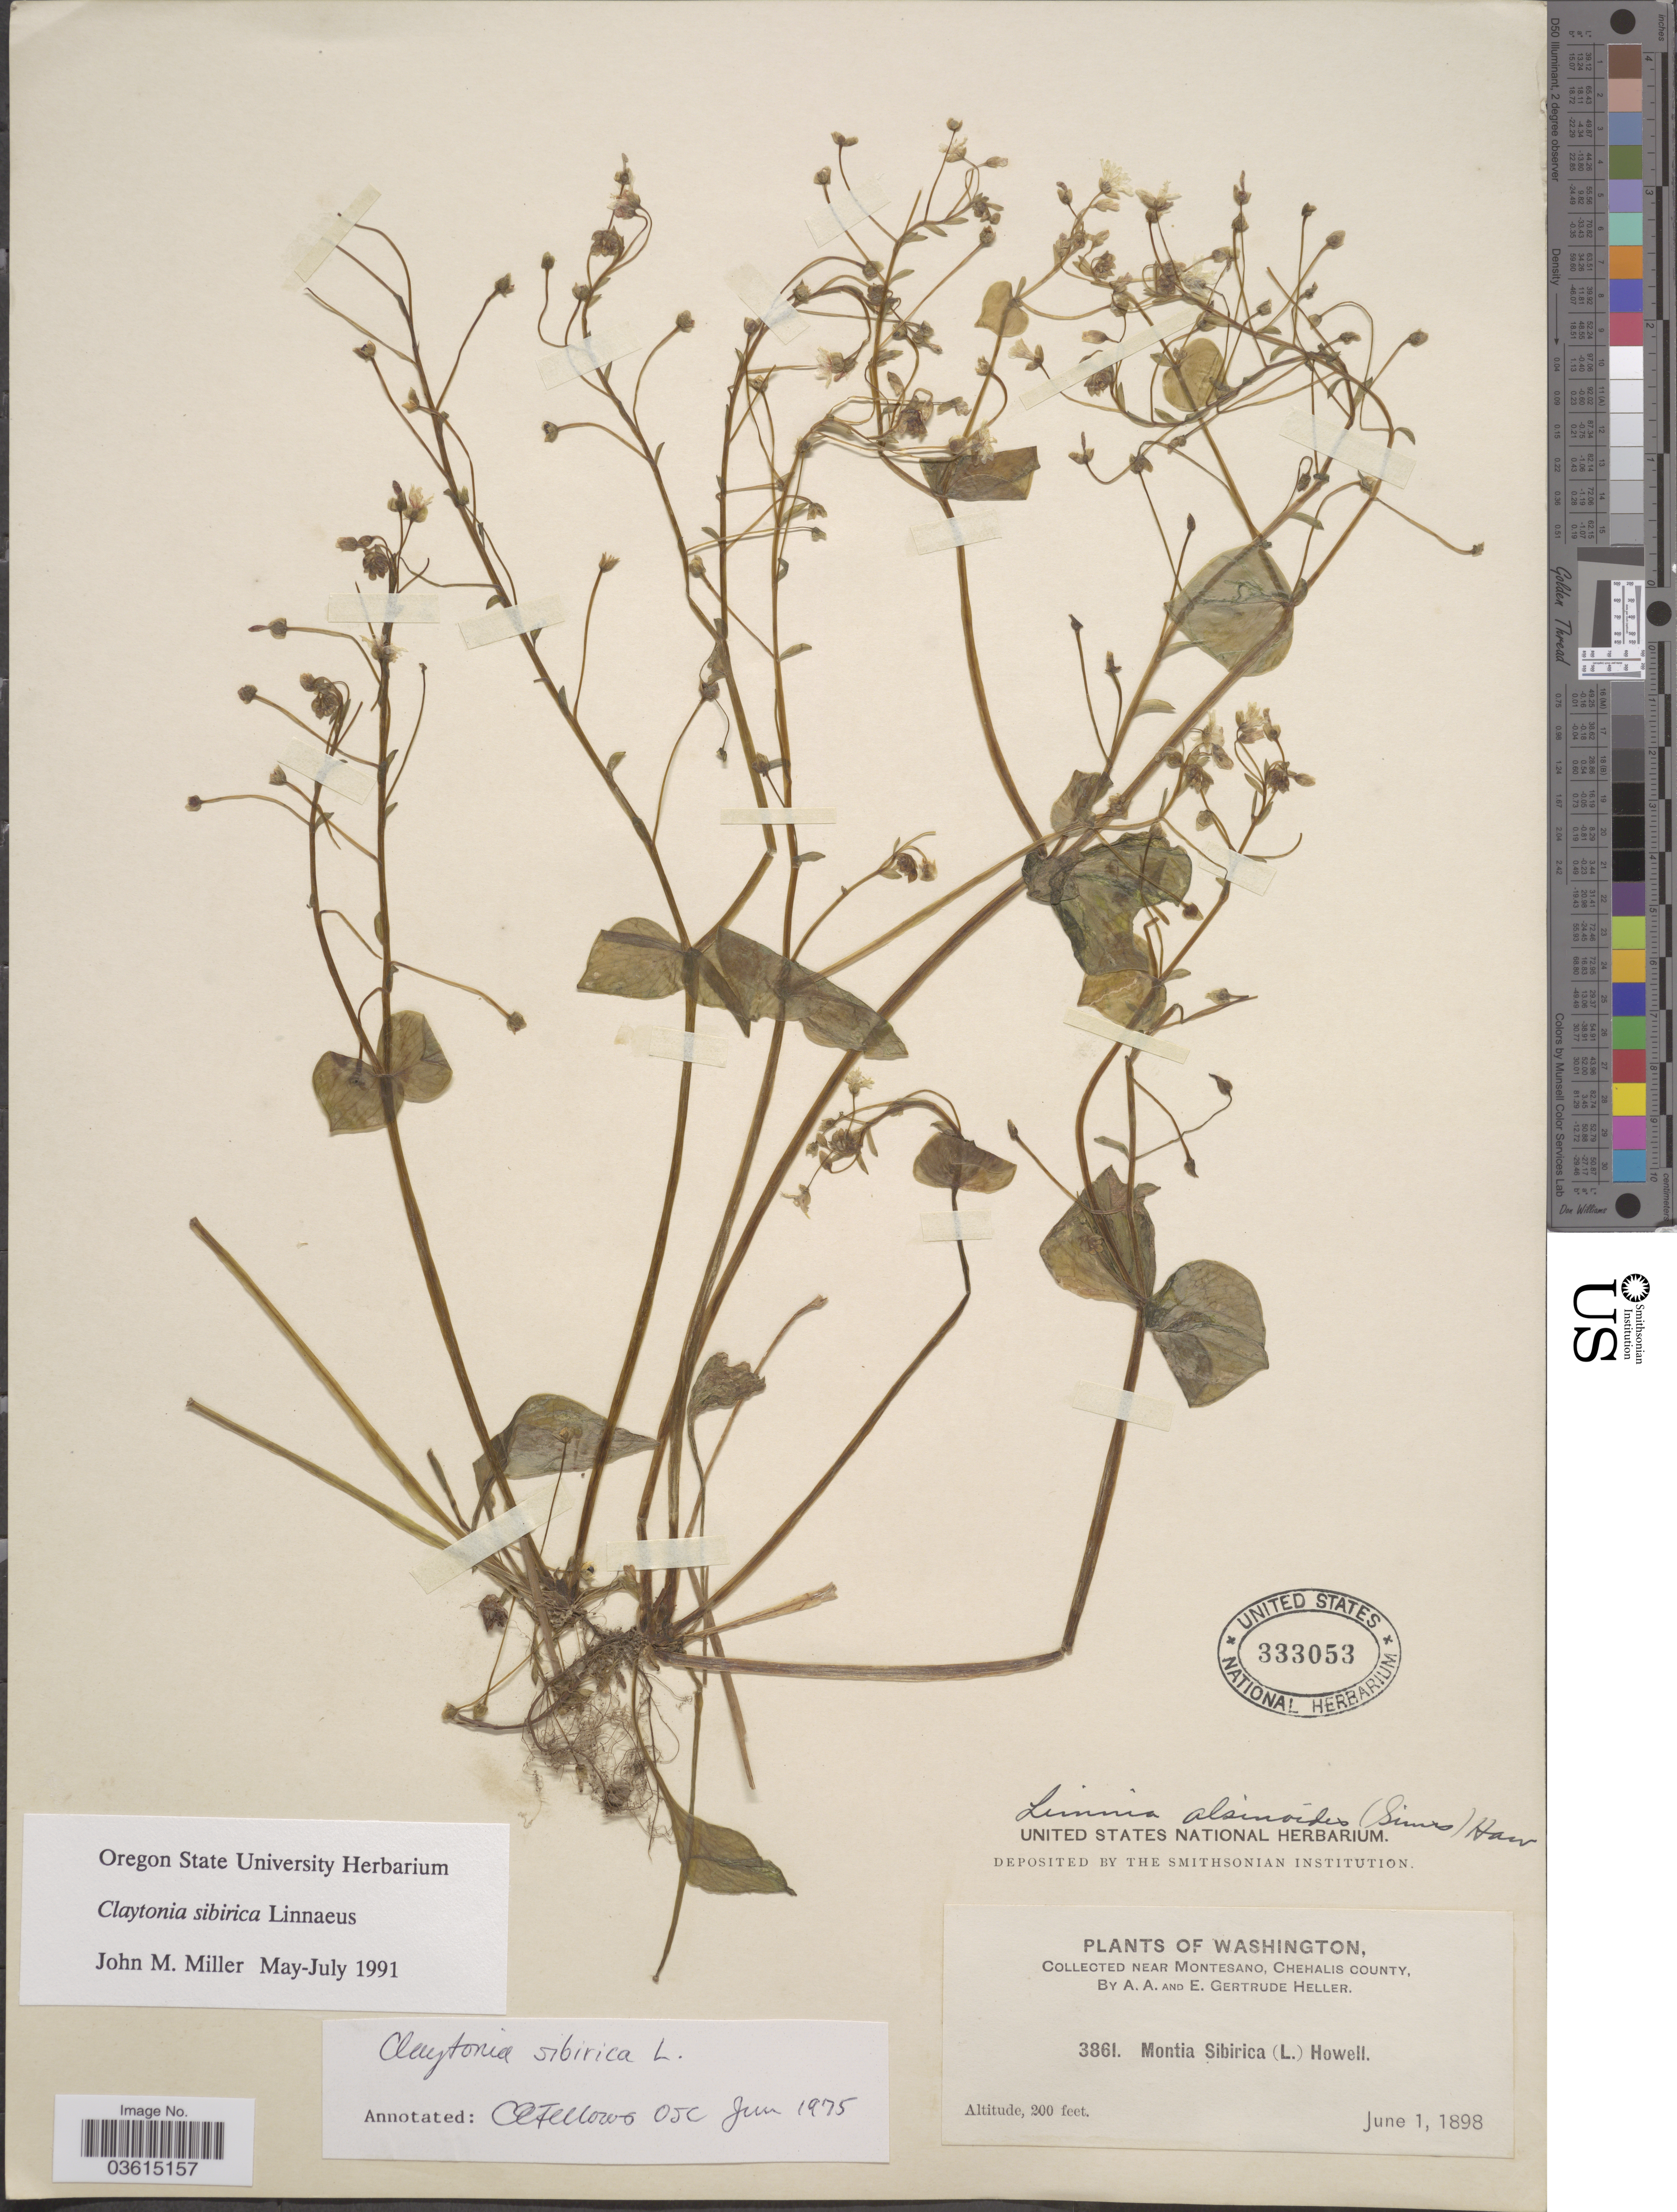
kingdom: Plantae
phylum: Tracheophyta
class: Magnoliopsida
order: Caryophyllales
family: Montiaceae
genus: Claytonia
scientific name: Claytonia sibirica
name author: L.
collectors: A. A. Heller & E. G. Heller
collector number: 3861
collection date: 1898-06-01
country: United States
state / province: Washington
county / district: Grays Harbor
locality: Near Montesano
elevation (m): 61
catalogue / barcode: US 333053